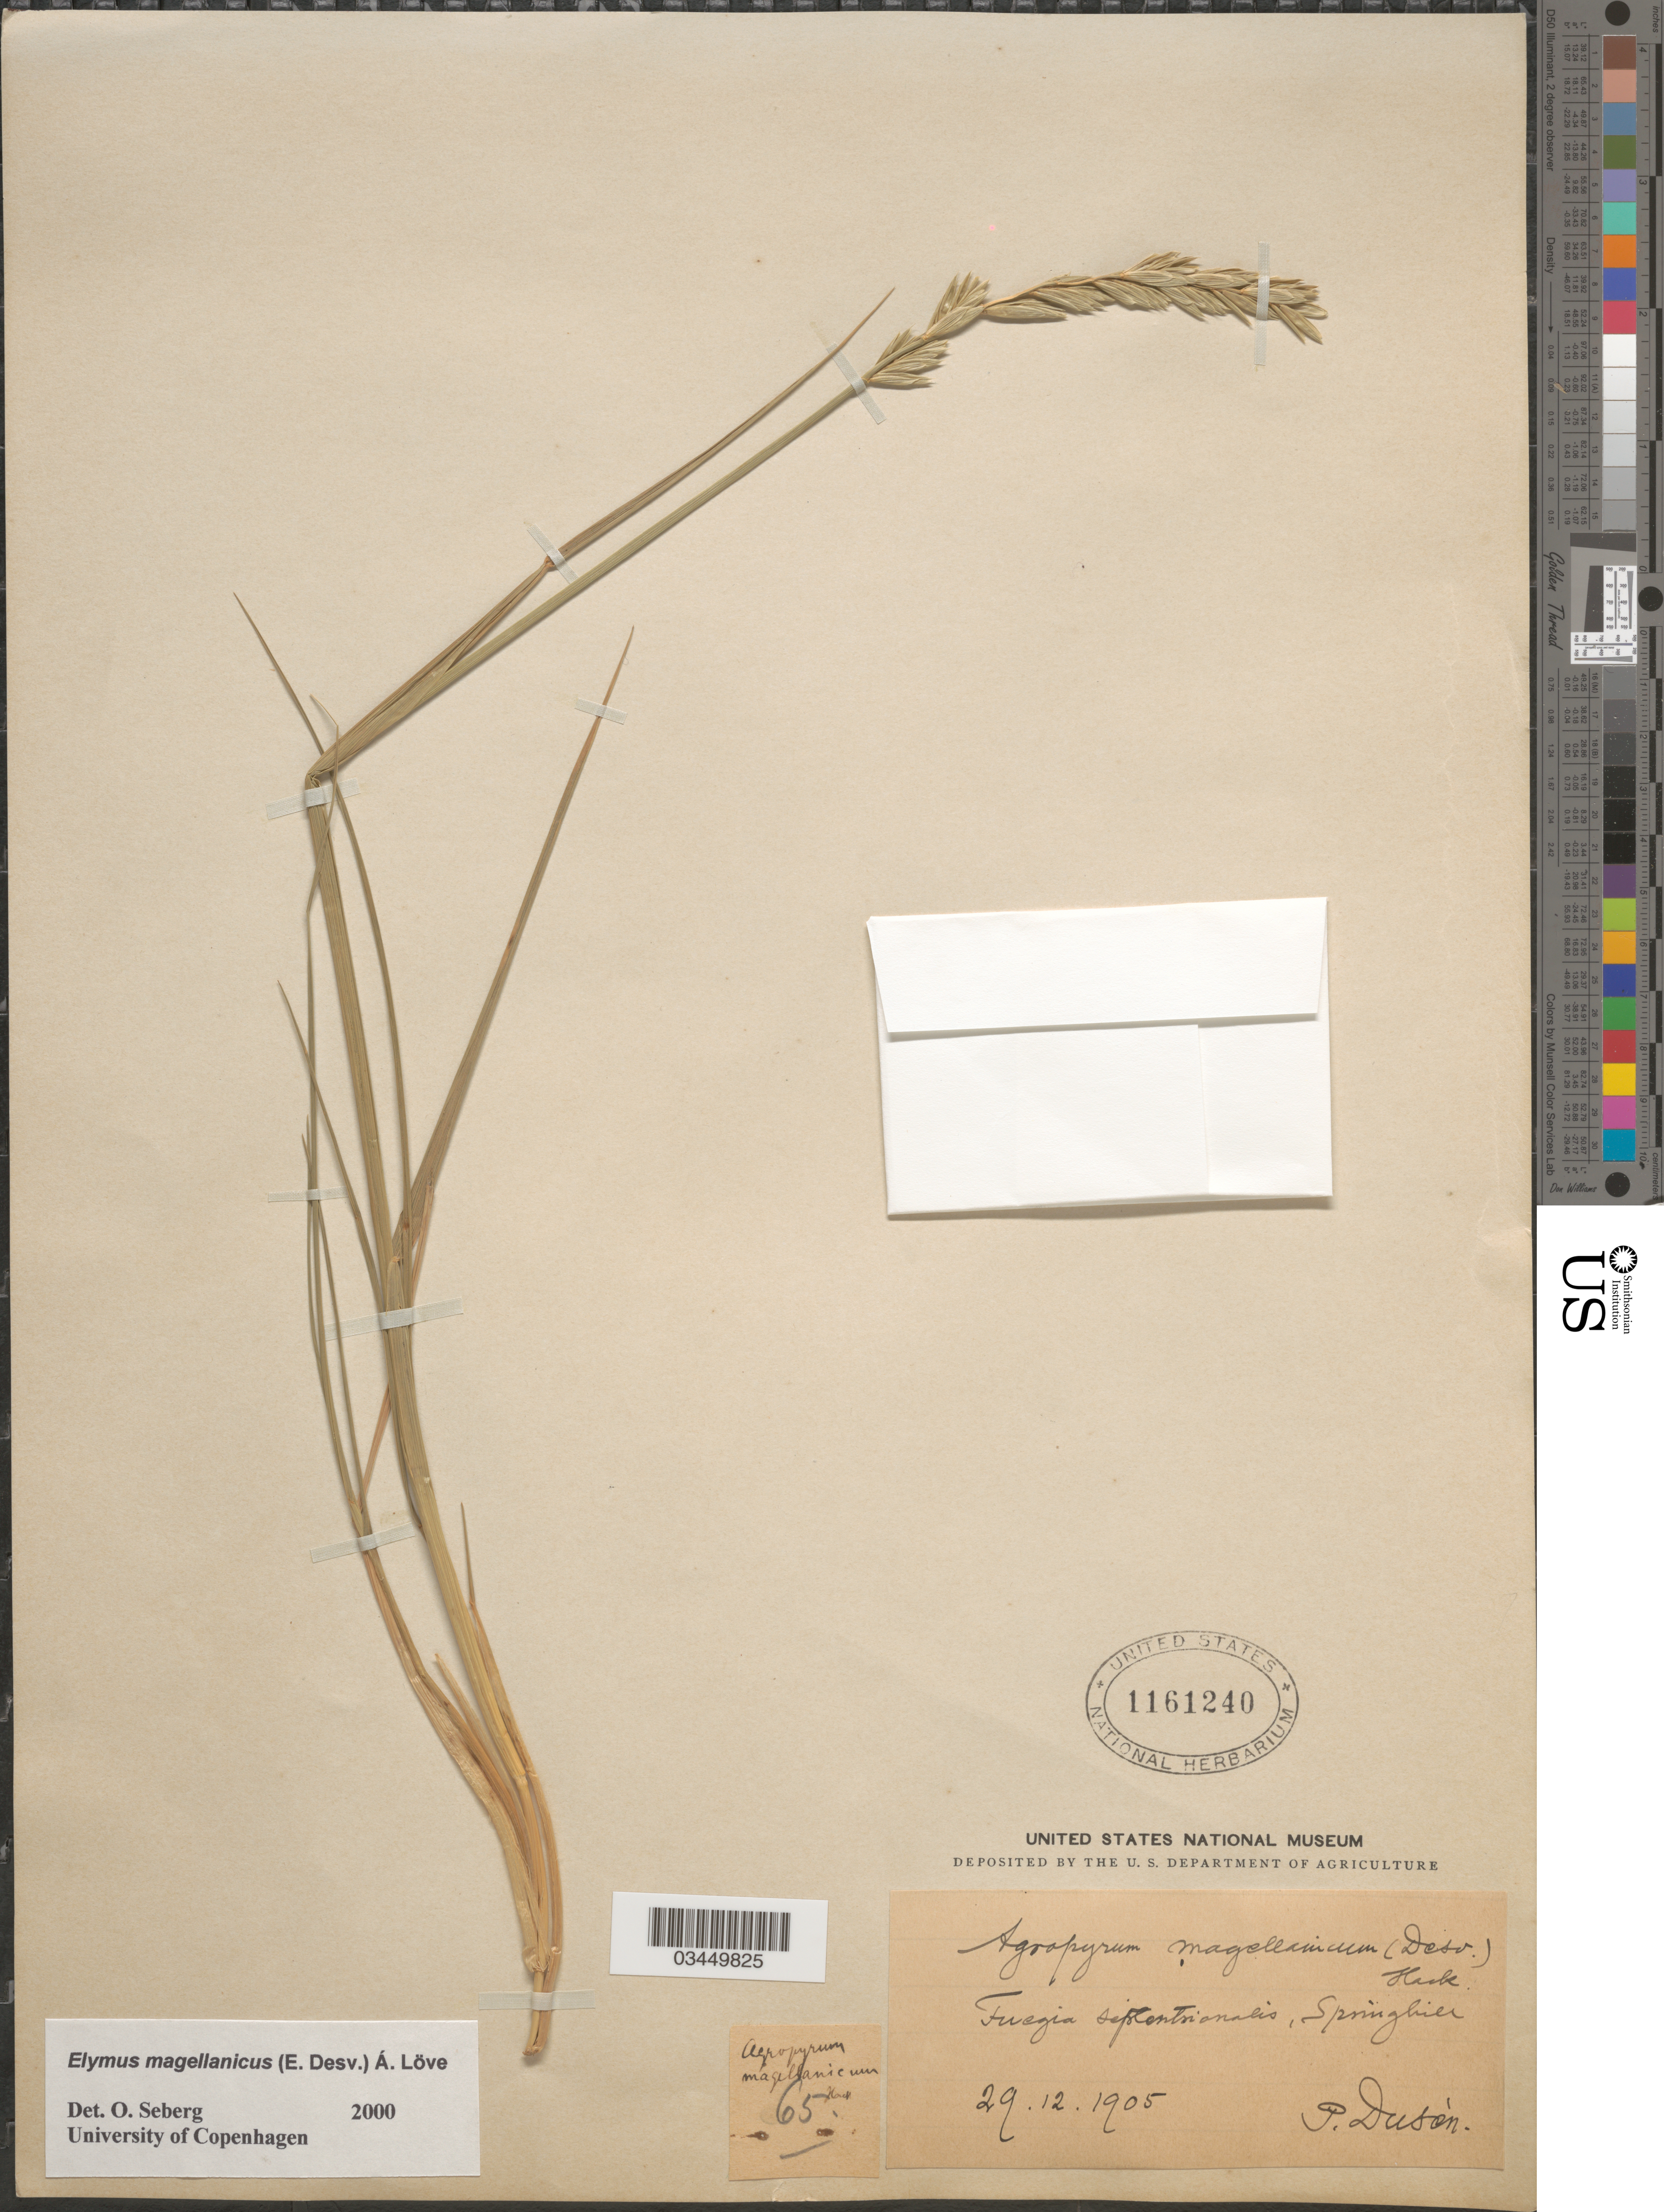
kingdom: Plantae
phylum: Tracheophyta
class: Liliopsida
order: Poales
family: Poaceae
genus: Elymus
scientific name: Elymus magellanicus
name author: (É. Desv.) Á. Löve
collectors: P. Dusén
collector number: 65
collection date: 1905-12-29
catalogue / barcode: US 1161240